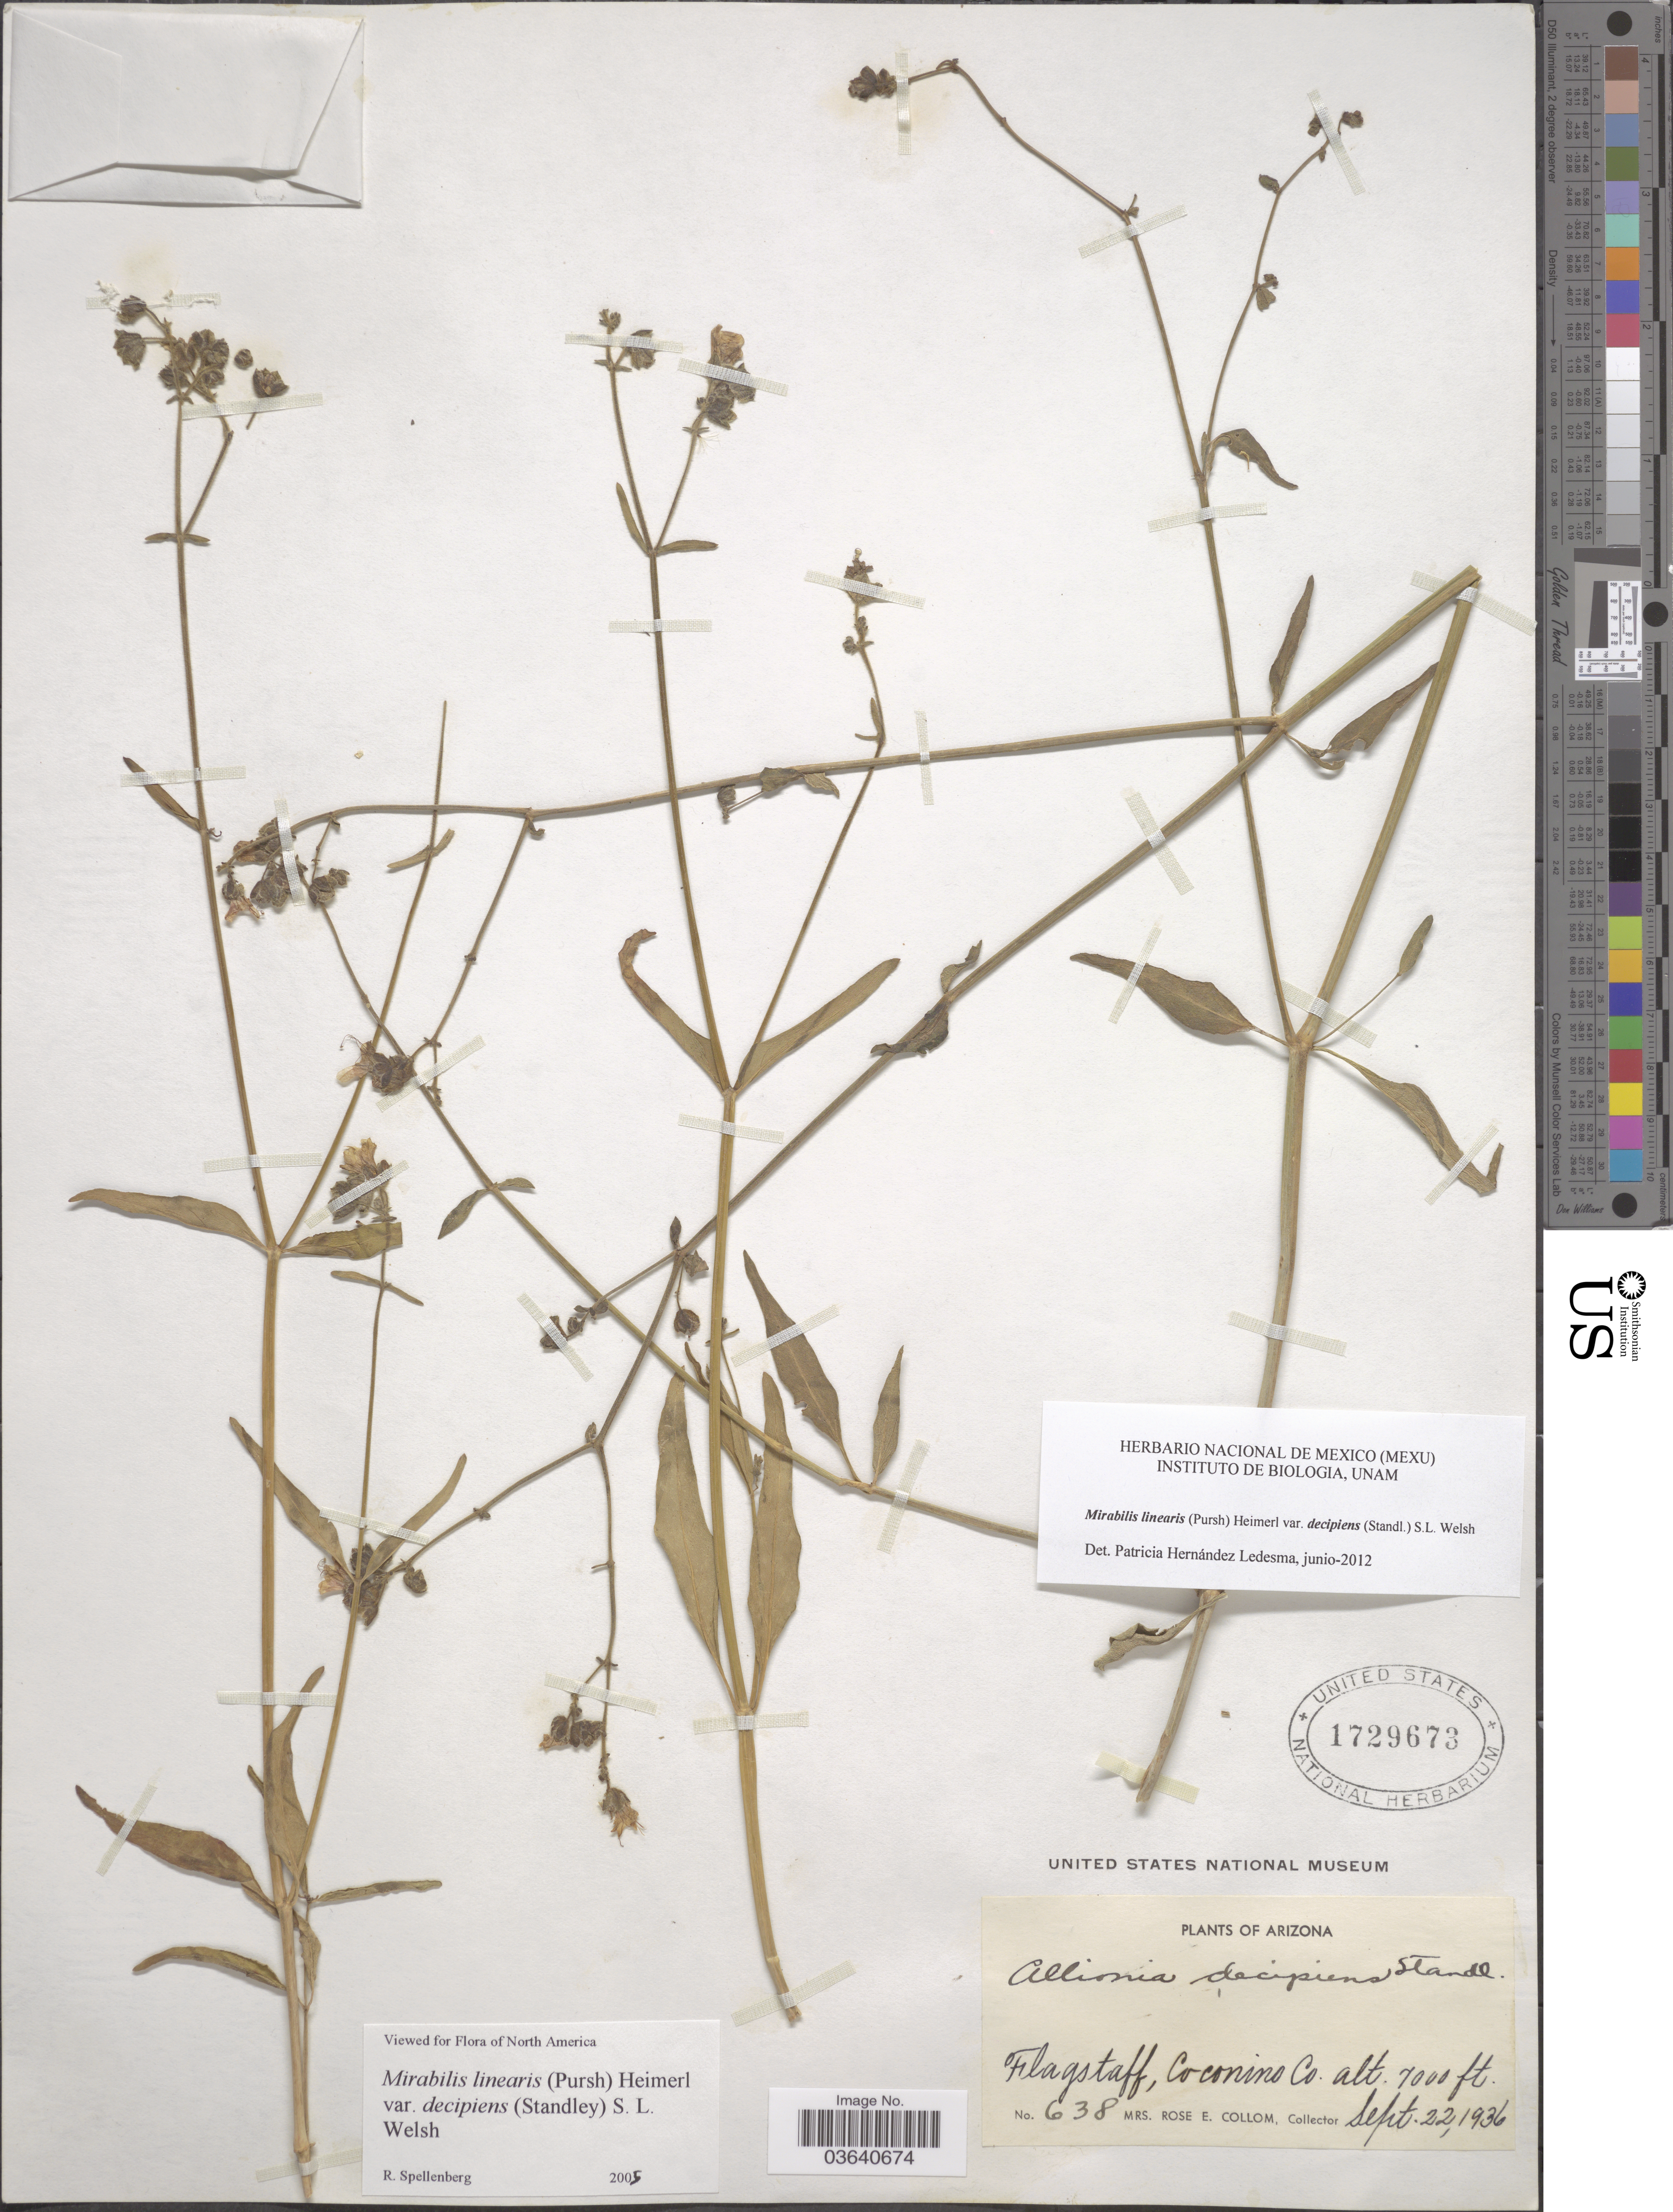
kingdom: Plantae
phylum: Tracheophyta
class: Magnoliopsida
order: Caryophyllales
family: Nyctaginaceae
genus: Mirabilis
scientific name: Mirabilis linearis var. decipiens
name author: (Standl.) S.L. Welsh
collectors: R. E. Collom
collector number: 638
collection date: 1936-09-22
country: United States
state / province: Arizona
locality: Flagstaff, Coconino Co.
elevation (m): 2134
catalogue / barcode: US 1729673